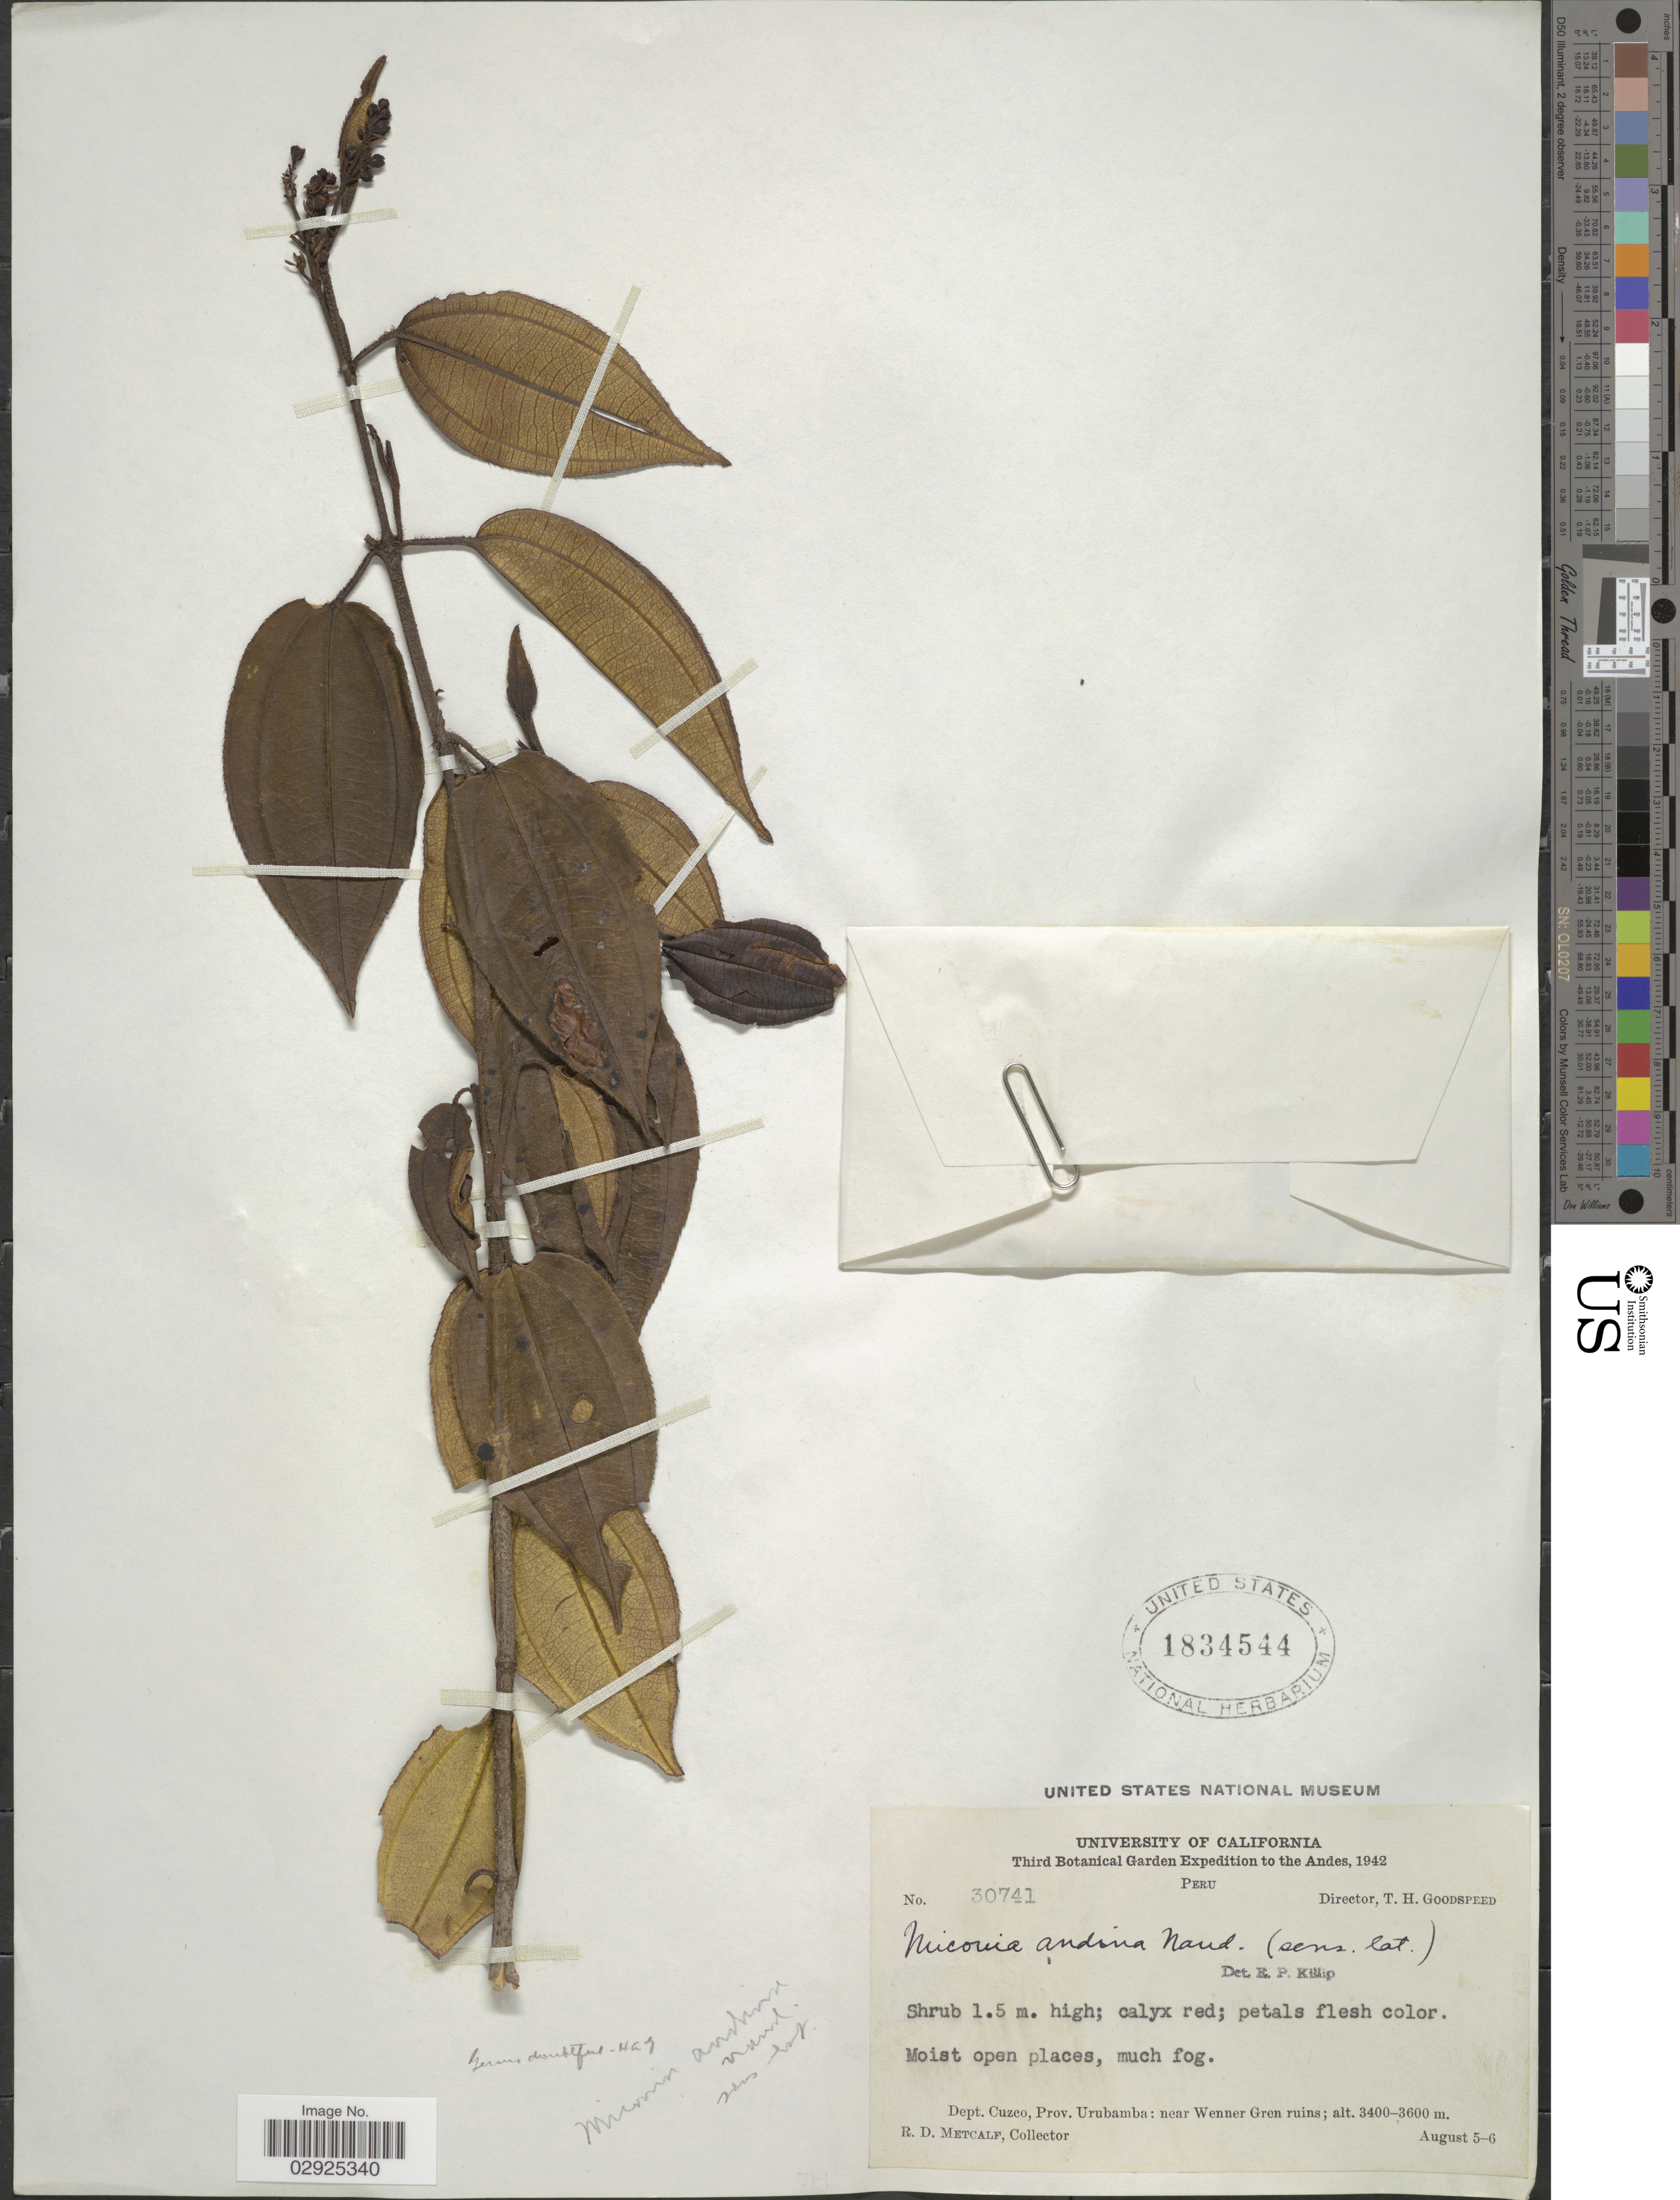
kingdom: Plantae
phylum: Tracheophyta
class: Magnoliopsida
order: Myrtales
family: Melastomataceae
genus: Miconia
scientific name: Miconia andina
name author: (Naudin) Naudin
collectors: R. D. Metcalf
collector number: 30741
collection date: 1942-08-05/1942-08-06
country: Peru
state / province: Cusco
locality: Dept. Cuzco, Prov. Urubamba: near Wenner Gren ruins, The Andes.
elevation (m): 3400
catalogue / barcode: US 1834544